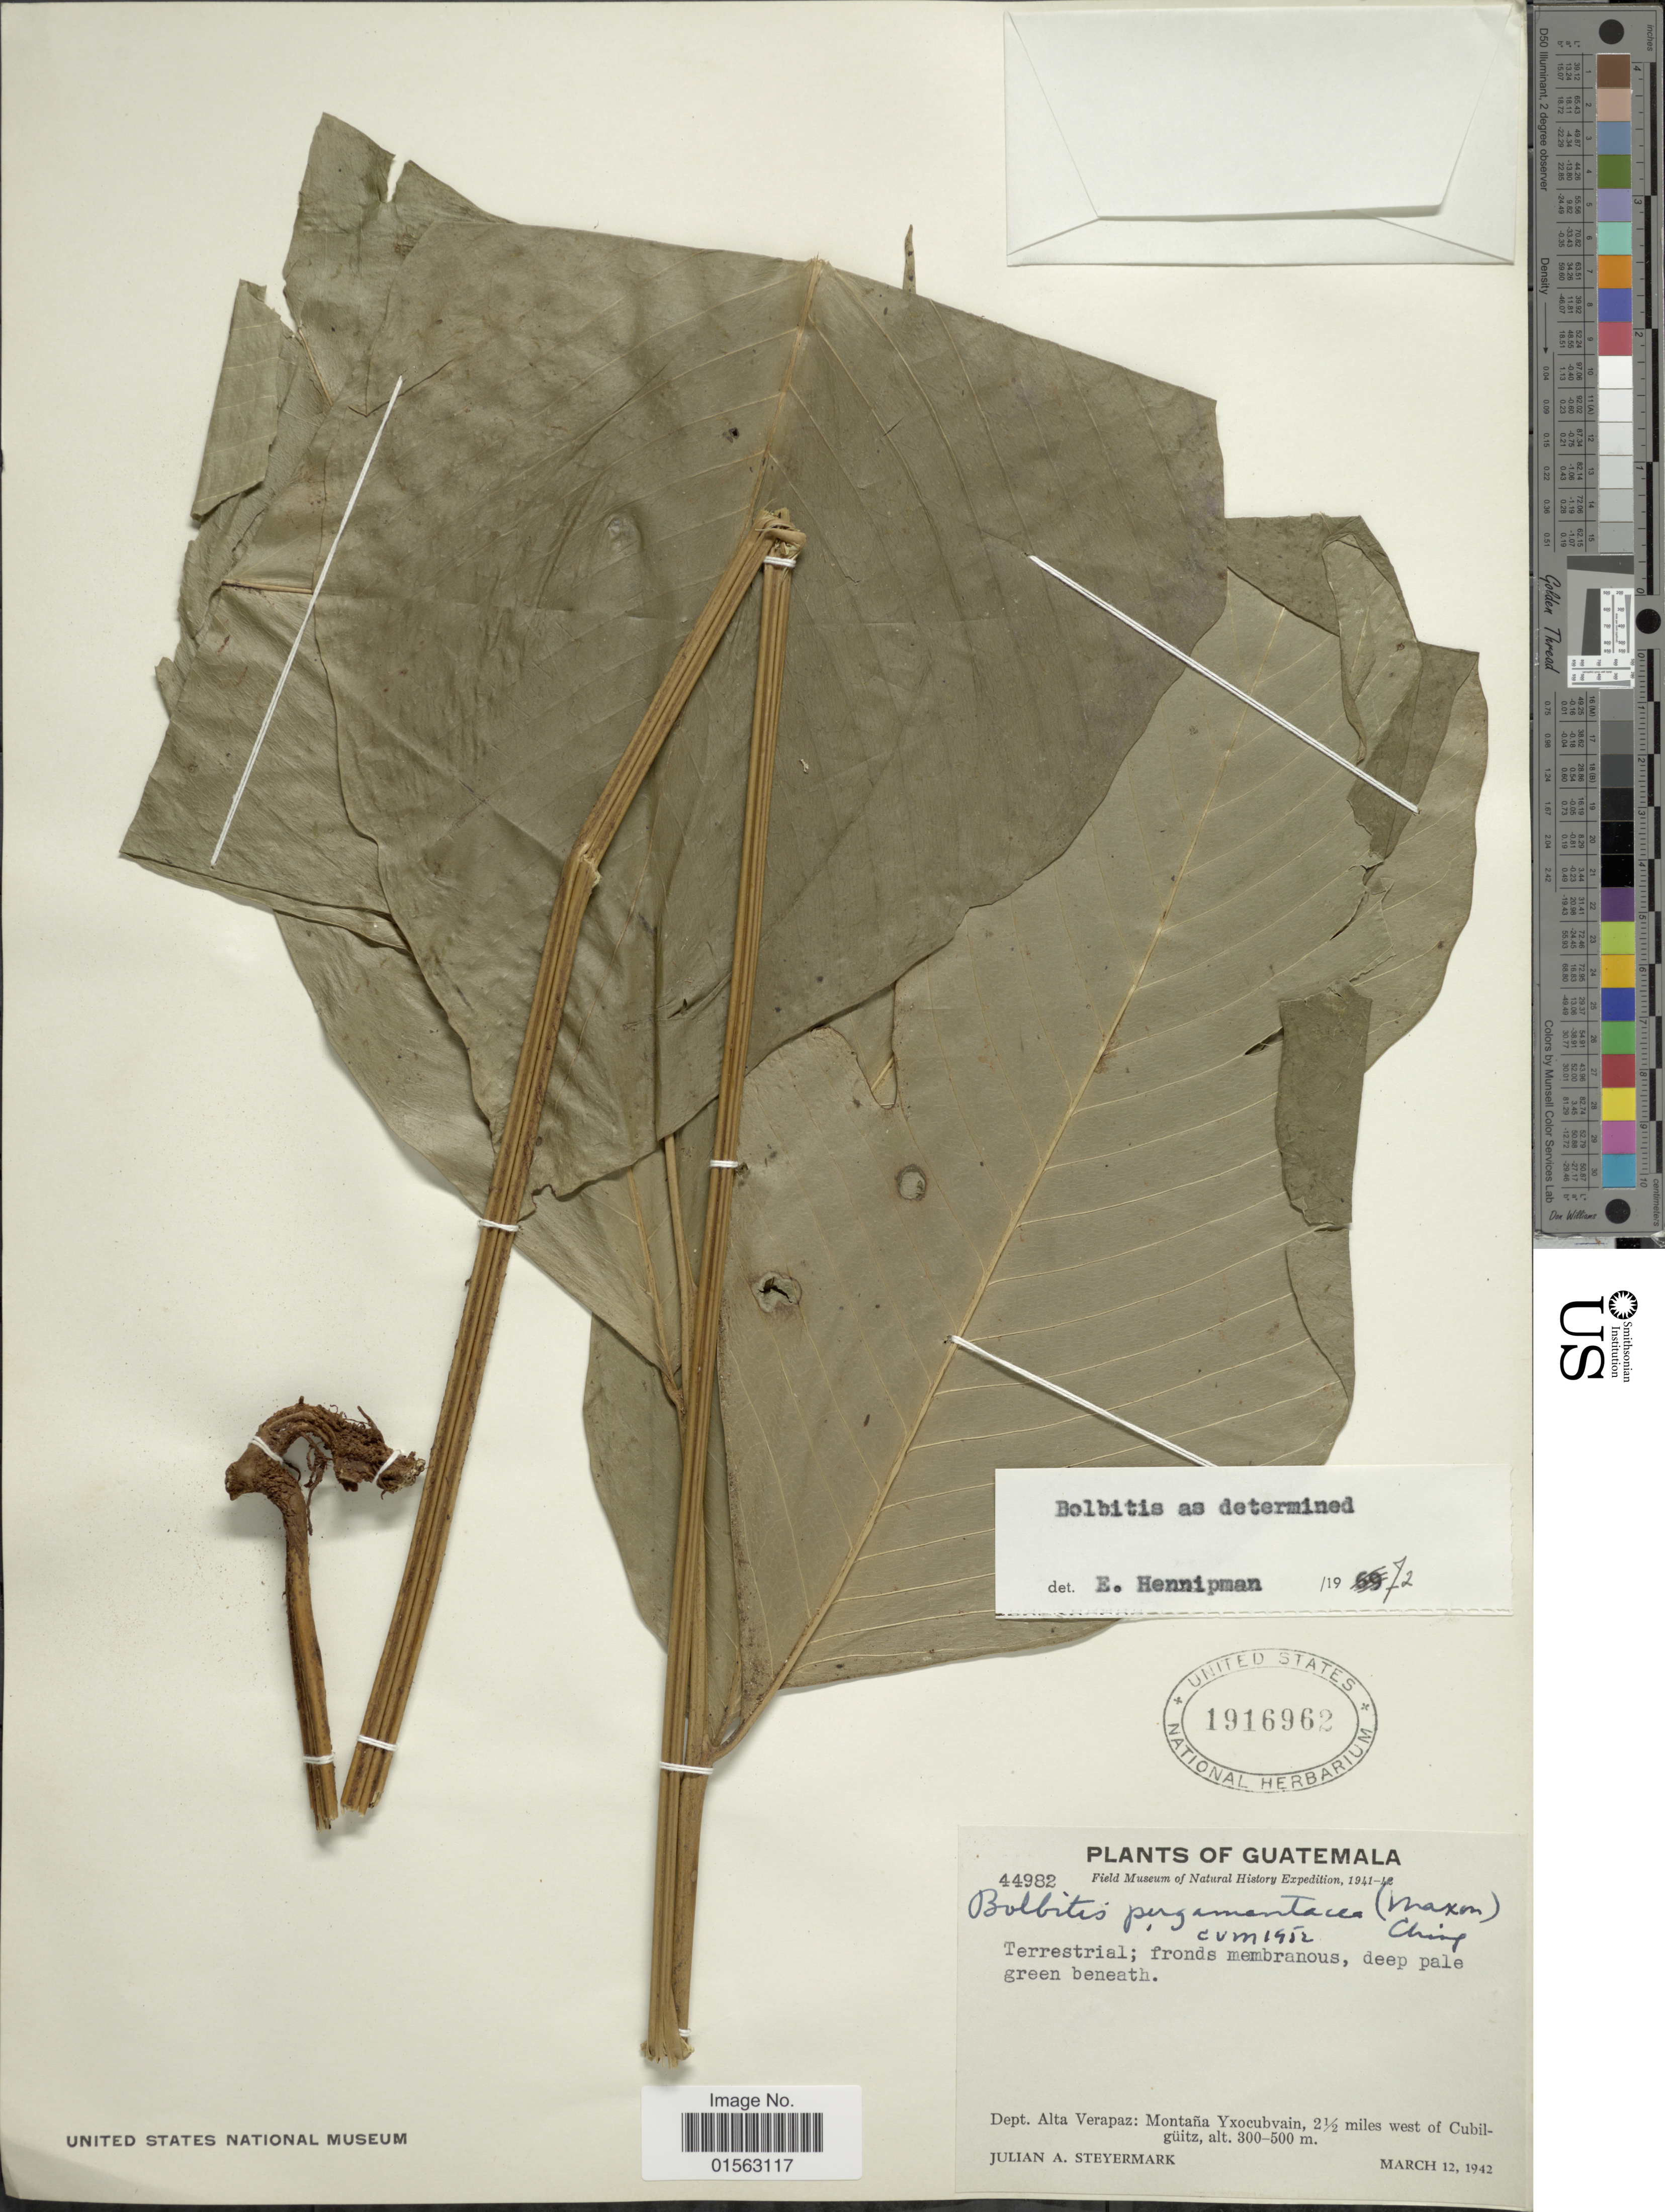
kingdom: Plantae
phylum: Tracheophyta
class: Polypodiopsida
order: Polypodiales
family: Dryopteridaceae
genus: Mickelia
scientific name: Mickelia pergamentacea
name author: (Maxon) R.C. Moran et al.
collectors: J. Steyermark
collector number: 44982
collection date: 1942-03-12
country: Guatemala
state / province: Alta Verapaz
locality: Montaña Yxocubvain, 2 1/2 miles west of Cubilqüitz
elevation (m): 300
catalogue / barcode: US 1916962